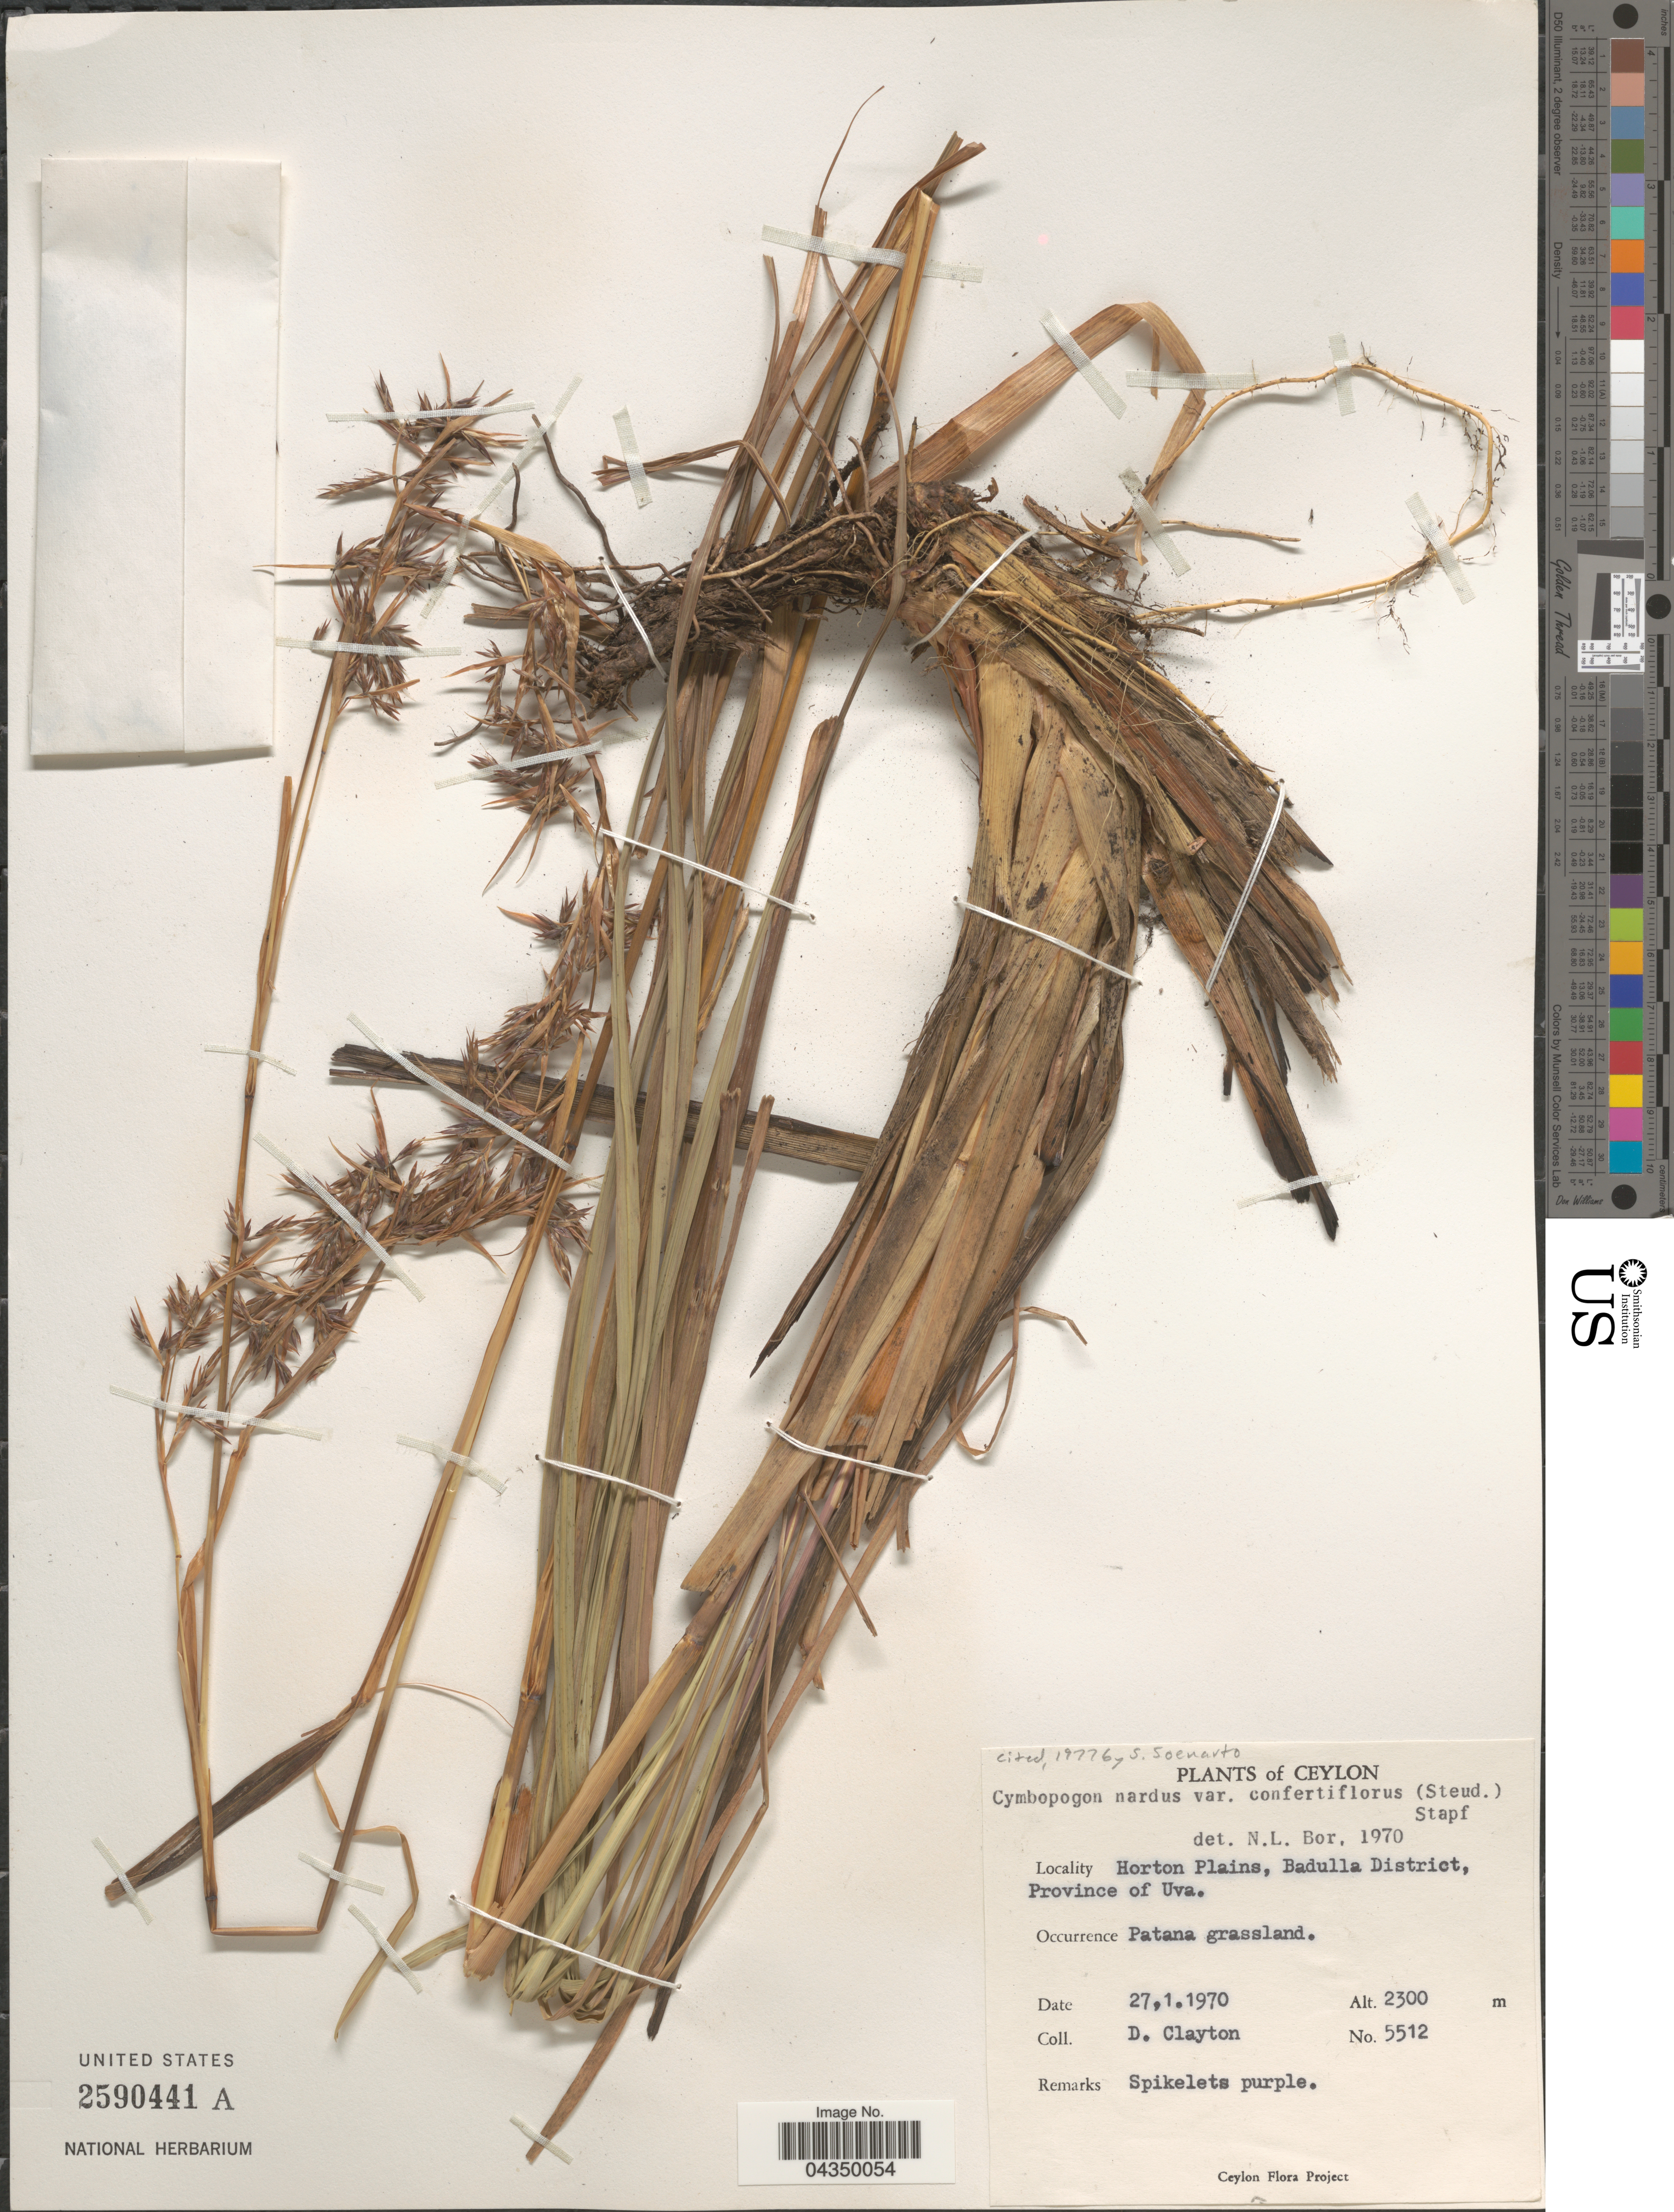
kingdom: Plantae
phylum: Tracheophyta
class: Liliopsida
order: Poales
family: Poaceae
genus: Cymbopogon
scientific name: Cymbopogon nardus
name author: (L.) Rendle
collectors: D. Clayton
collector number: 5512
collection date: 1970-01-27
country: Sri Lanka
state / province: Uva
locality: Ceylon. Horton Plains, Badulla District, Province of Uva.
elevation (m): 2300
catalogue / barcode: US 2590441A